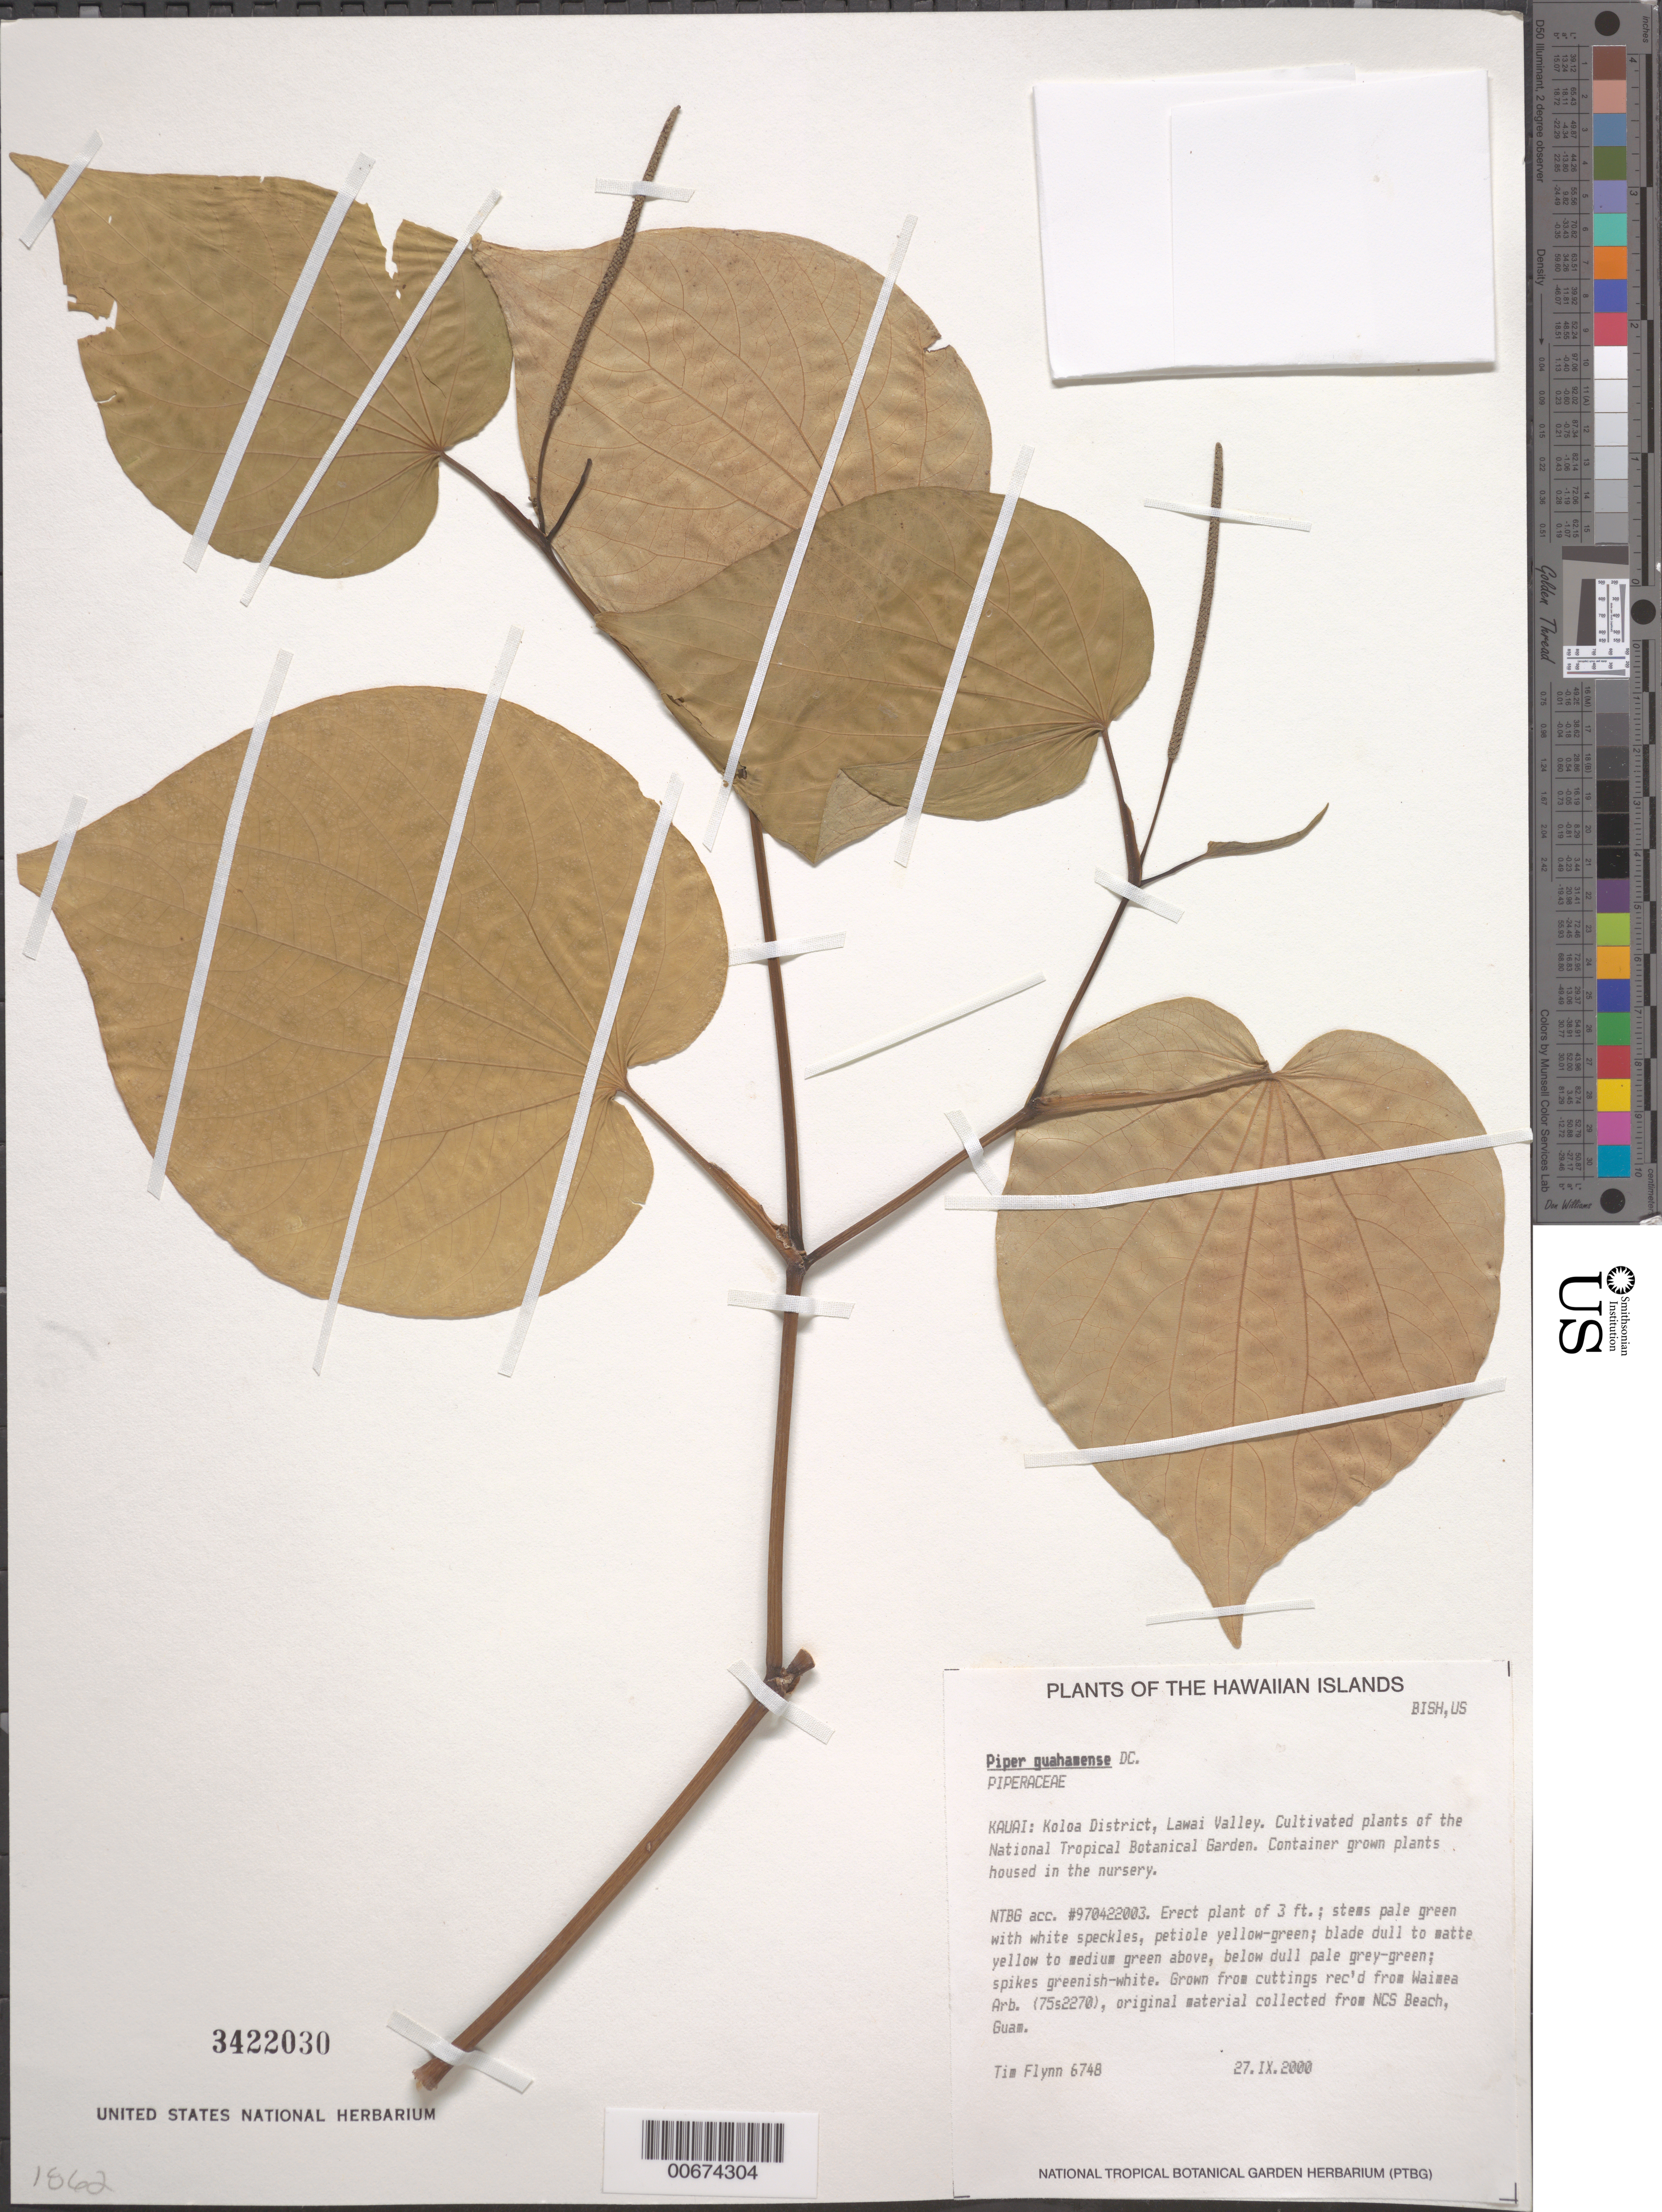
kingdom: Plantae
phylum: Tracheophyta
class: Magnoliopsida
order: Piperales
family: Piperaceae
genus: Piper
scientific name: Piper guahamense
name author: C. DC.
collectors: T. W. Flynn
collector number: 6748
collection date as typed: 27 Sep 2000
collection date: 2000-09-27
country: United States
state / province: Hawaii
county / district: Kauai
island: Kaua'i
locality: Lawai Valley, National Tropical Botanical Garden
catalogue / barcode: US 3422030